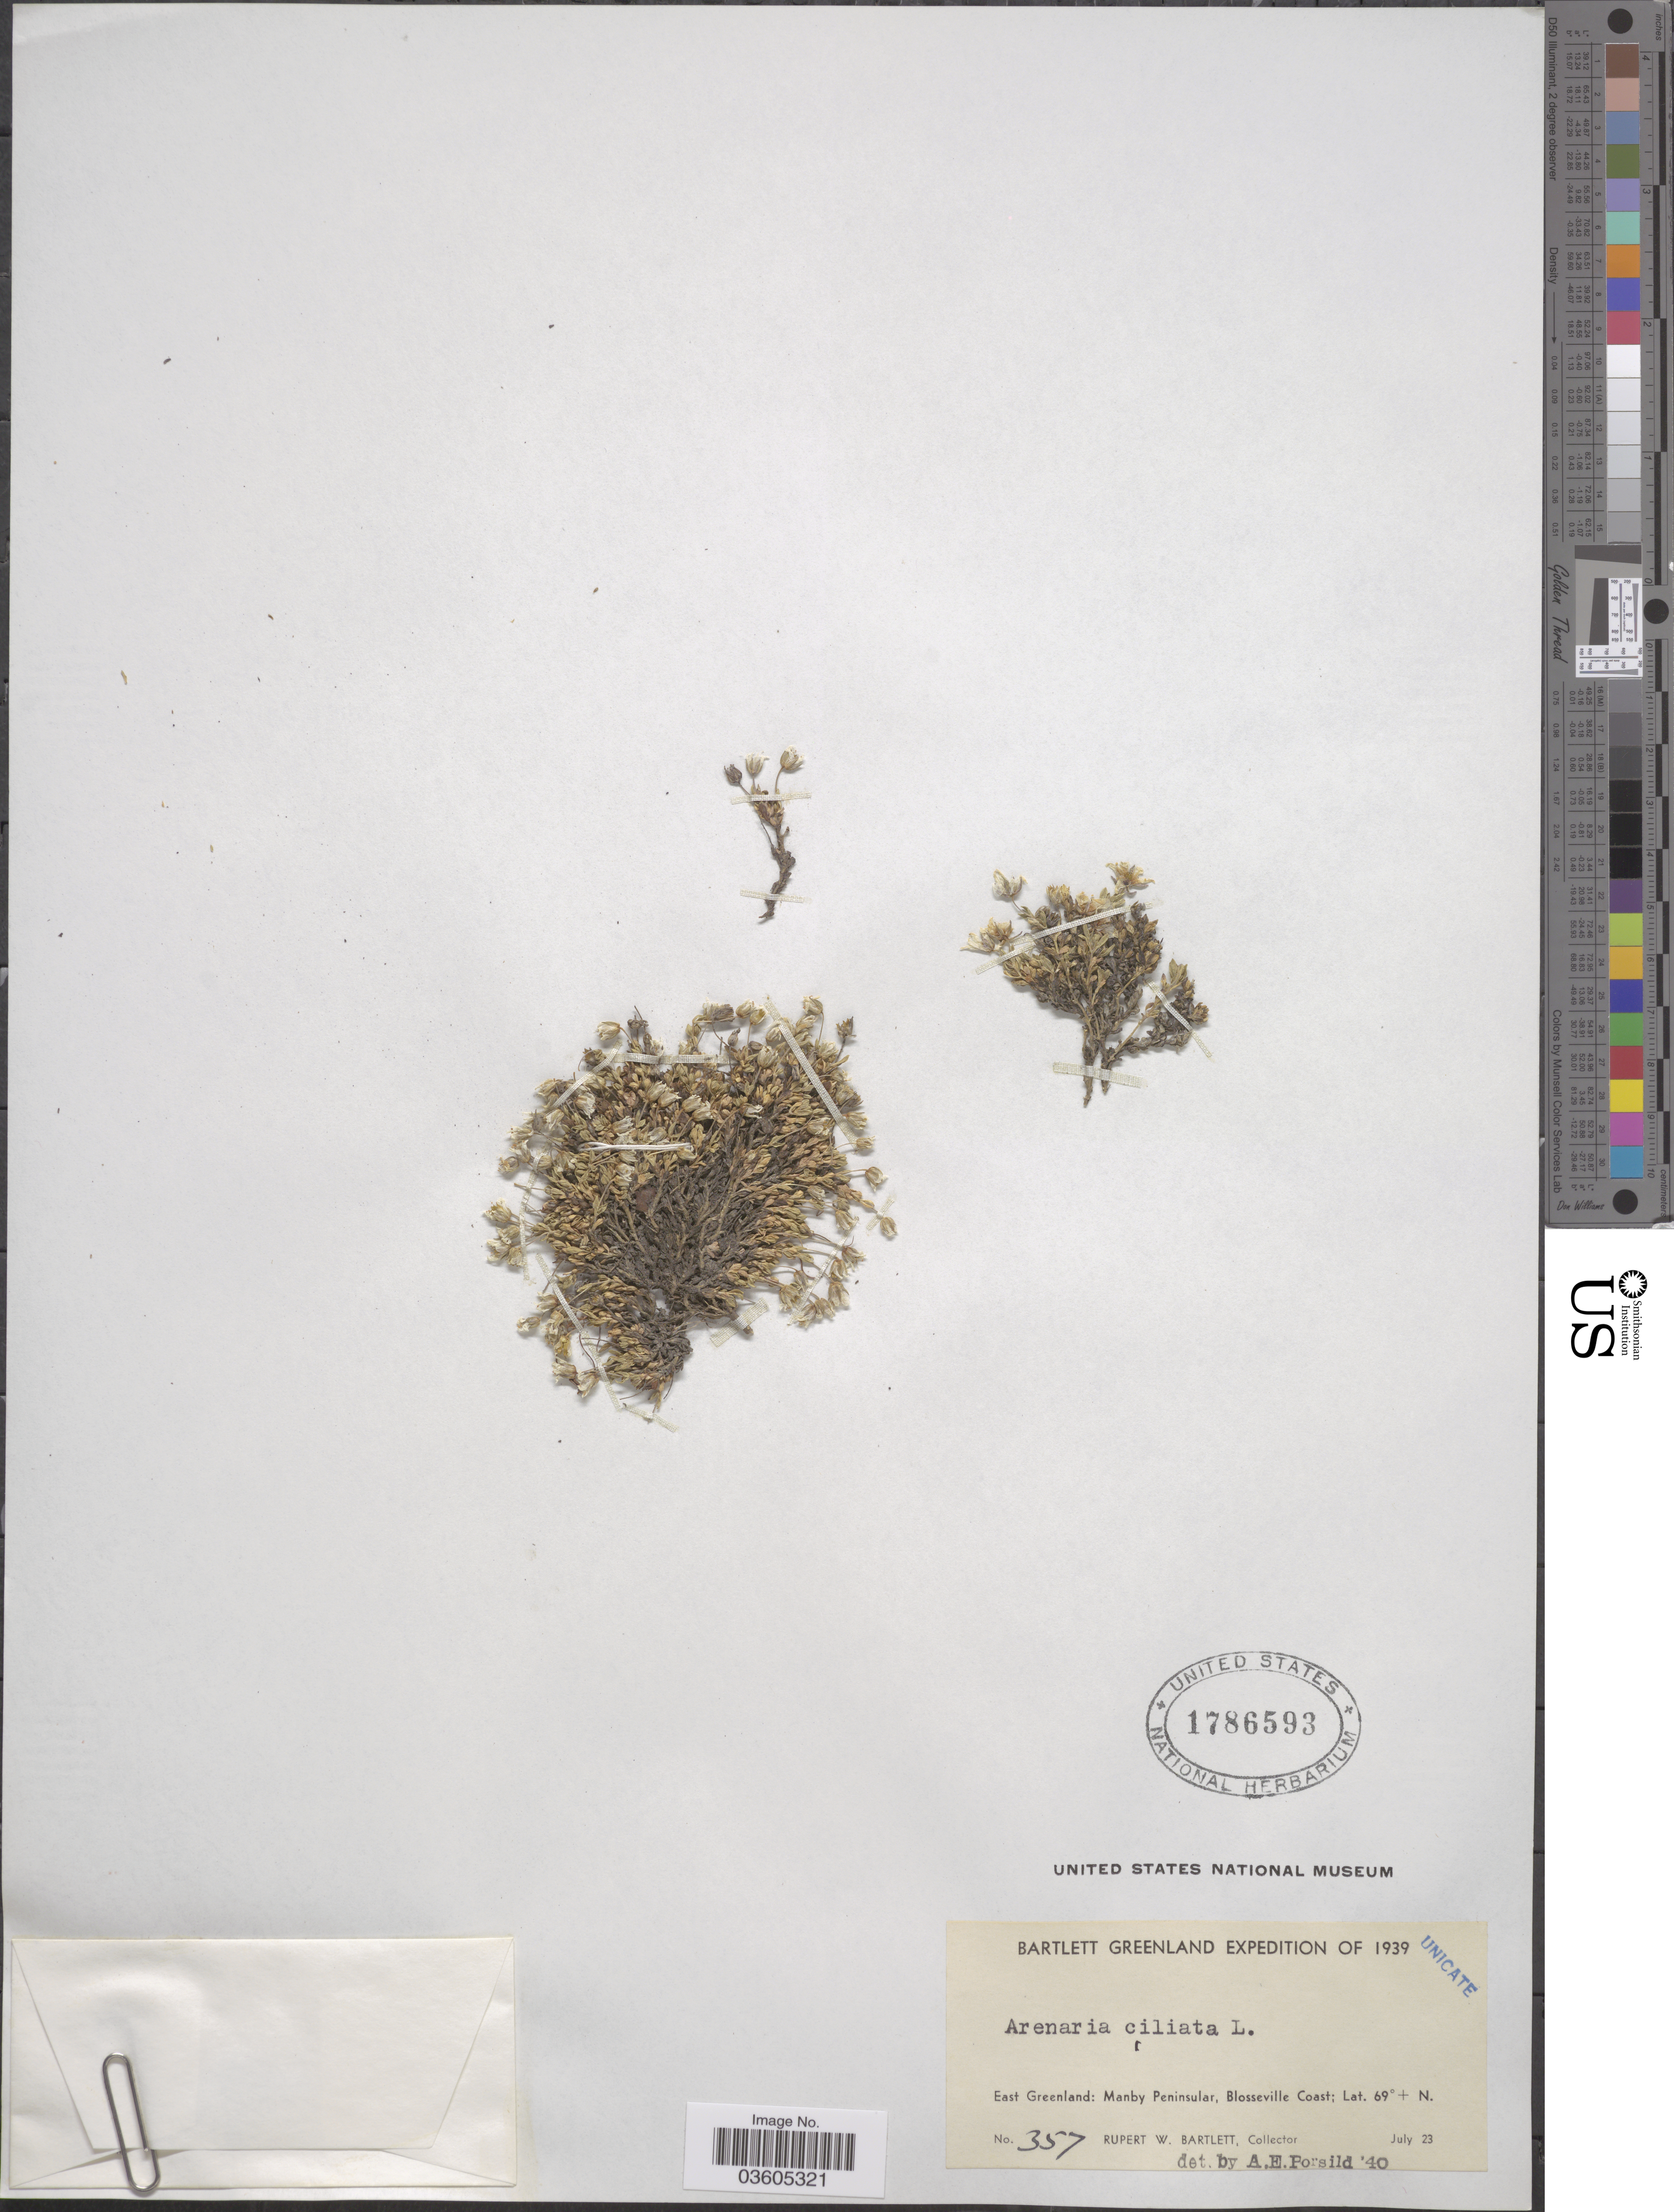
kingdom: Plantae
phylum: Tracheophyta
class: Magnoliopsida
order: Caryophyllales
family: Caryophyllaceae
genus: Arenaria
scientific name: Arenaria ciliata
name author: L.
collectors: R. W. Bartlett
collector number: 357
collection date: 1939-07-23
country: Greenland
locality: East Greenland: Manby Peninsular, Blosseville Coast.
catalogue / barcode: US 1786593